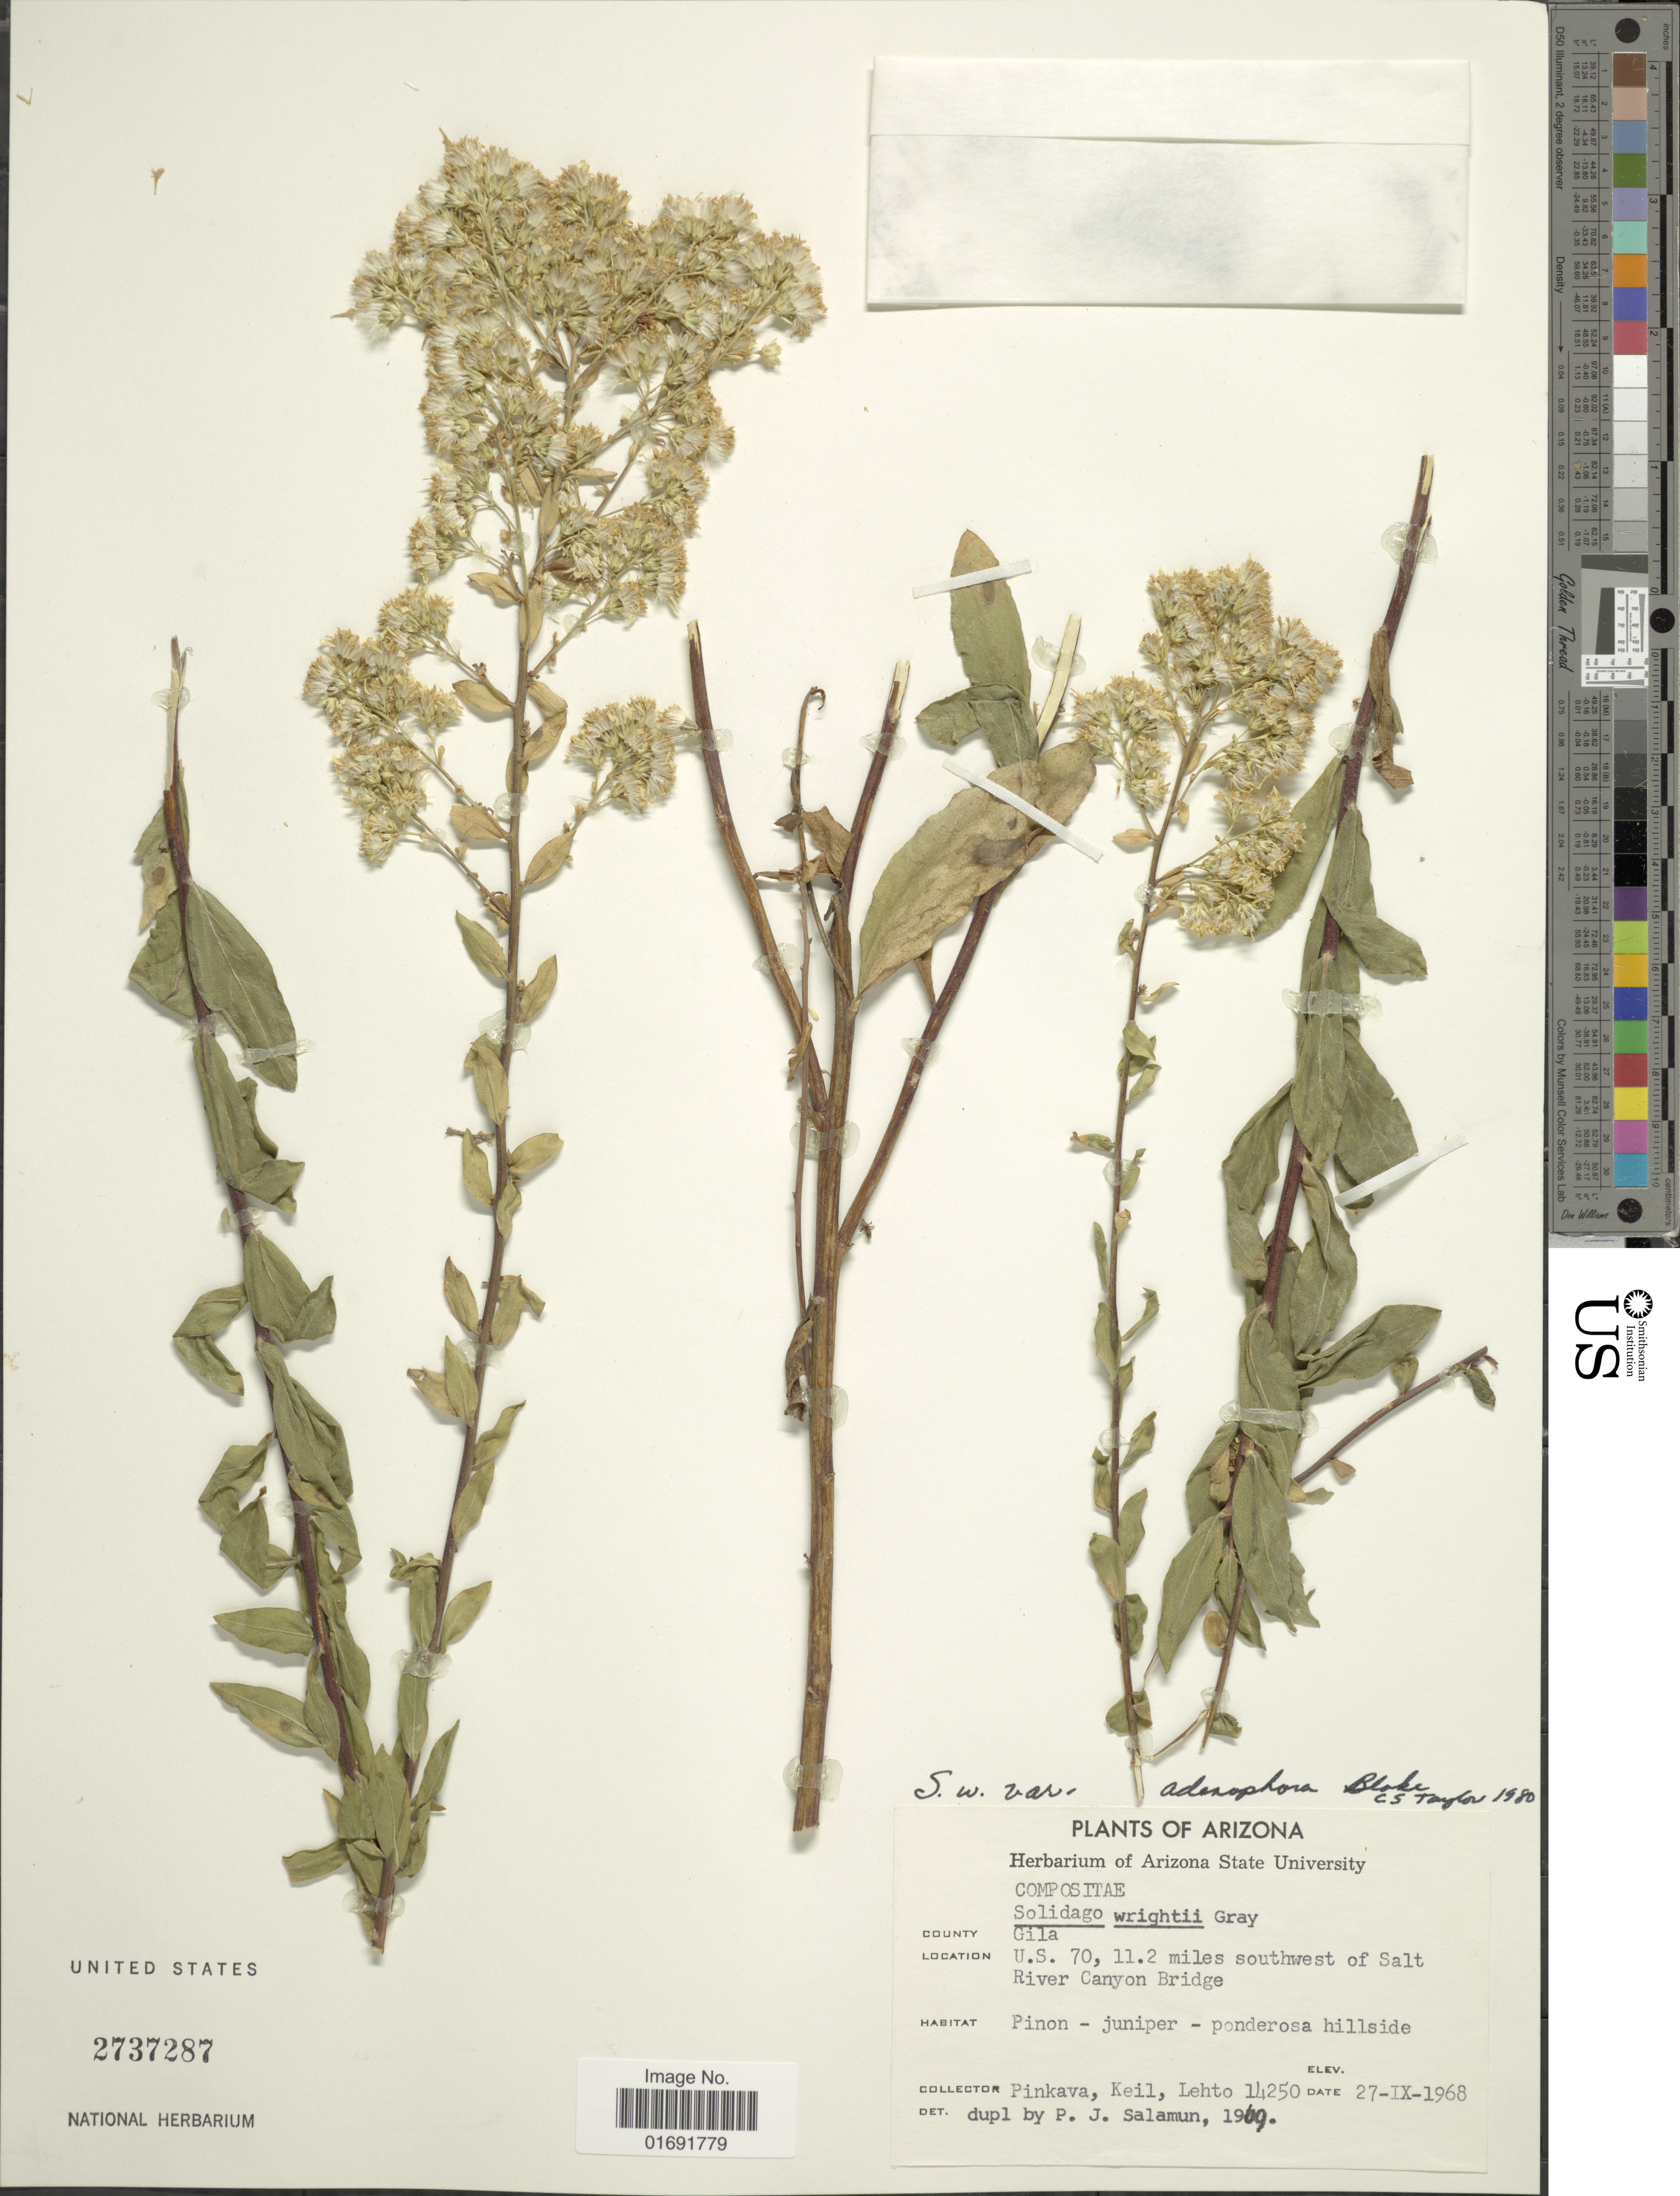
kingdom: Plantae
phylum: Tracheophyta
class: Magnoliopsida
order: Asterales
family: Asteraceae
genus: Solidago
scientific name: Solidago wrightii var. adenophora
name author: S.F. Blake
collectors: -. Pinkava, Keil & -. Lehto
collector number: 14250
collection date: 1968-09-27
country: United States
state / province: Arizona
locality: County Gila, U. S. 70, 11.2 miles southwest of Salt River Canyon Bridge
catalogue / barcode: US 2737287